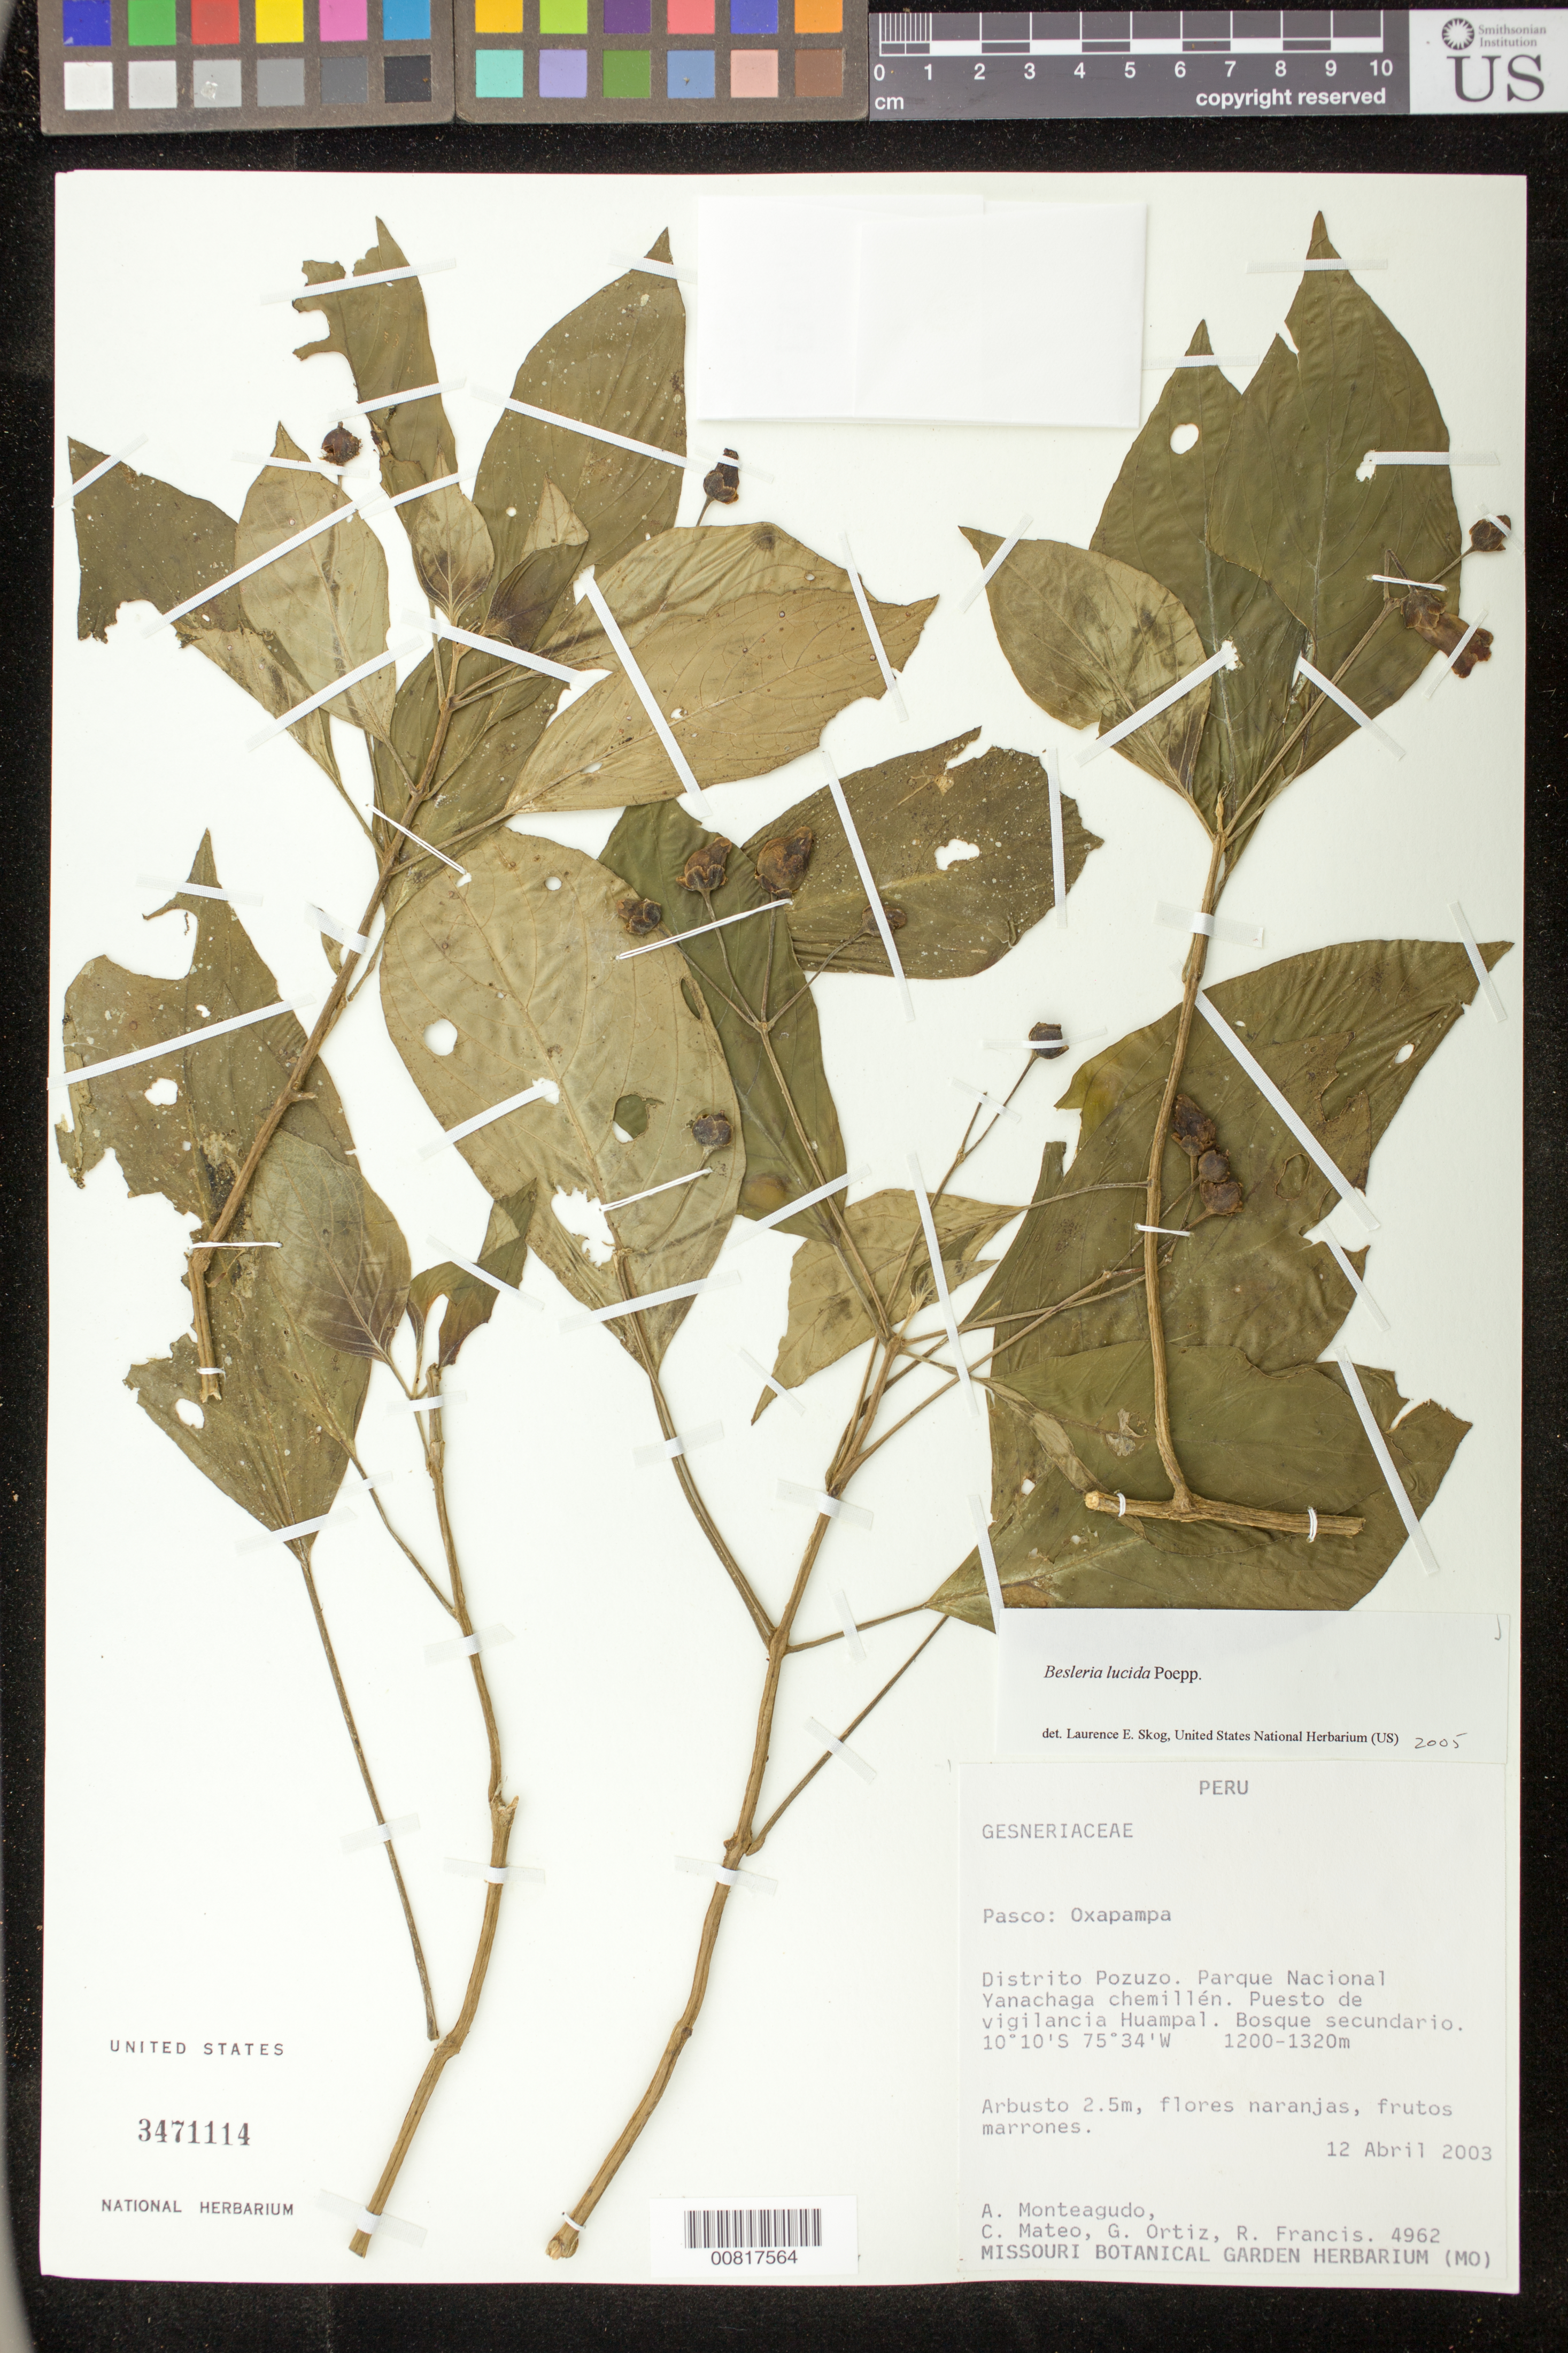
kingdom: Plantae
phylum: Tracheophyta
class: Magnoliopsida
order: Lamiales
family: Gesneriaceae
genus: Besleria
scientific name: Besleria lucida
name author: Poepp.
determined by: Skog, Laurence E.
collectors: A. Monteagudo, C. Mateo, G. Ortiz & R. Francis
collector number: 4962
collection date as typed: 12 Apr 2003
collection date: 2003-04-12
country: Peru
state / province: Pasco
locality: Pasco: Oxapampa. Distrito Pozuzo. Parque Nacional Yanachaga Chemillén, Puesto de vigilancia Huampal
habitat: Bosque secundario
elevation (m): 1200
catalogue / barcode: US 3471114